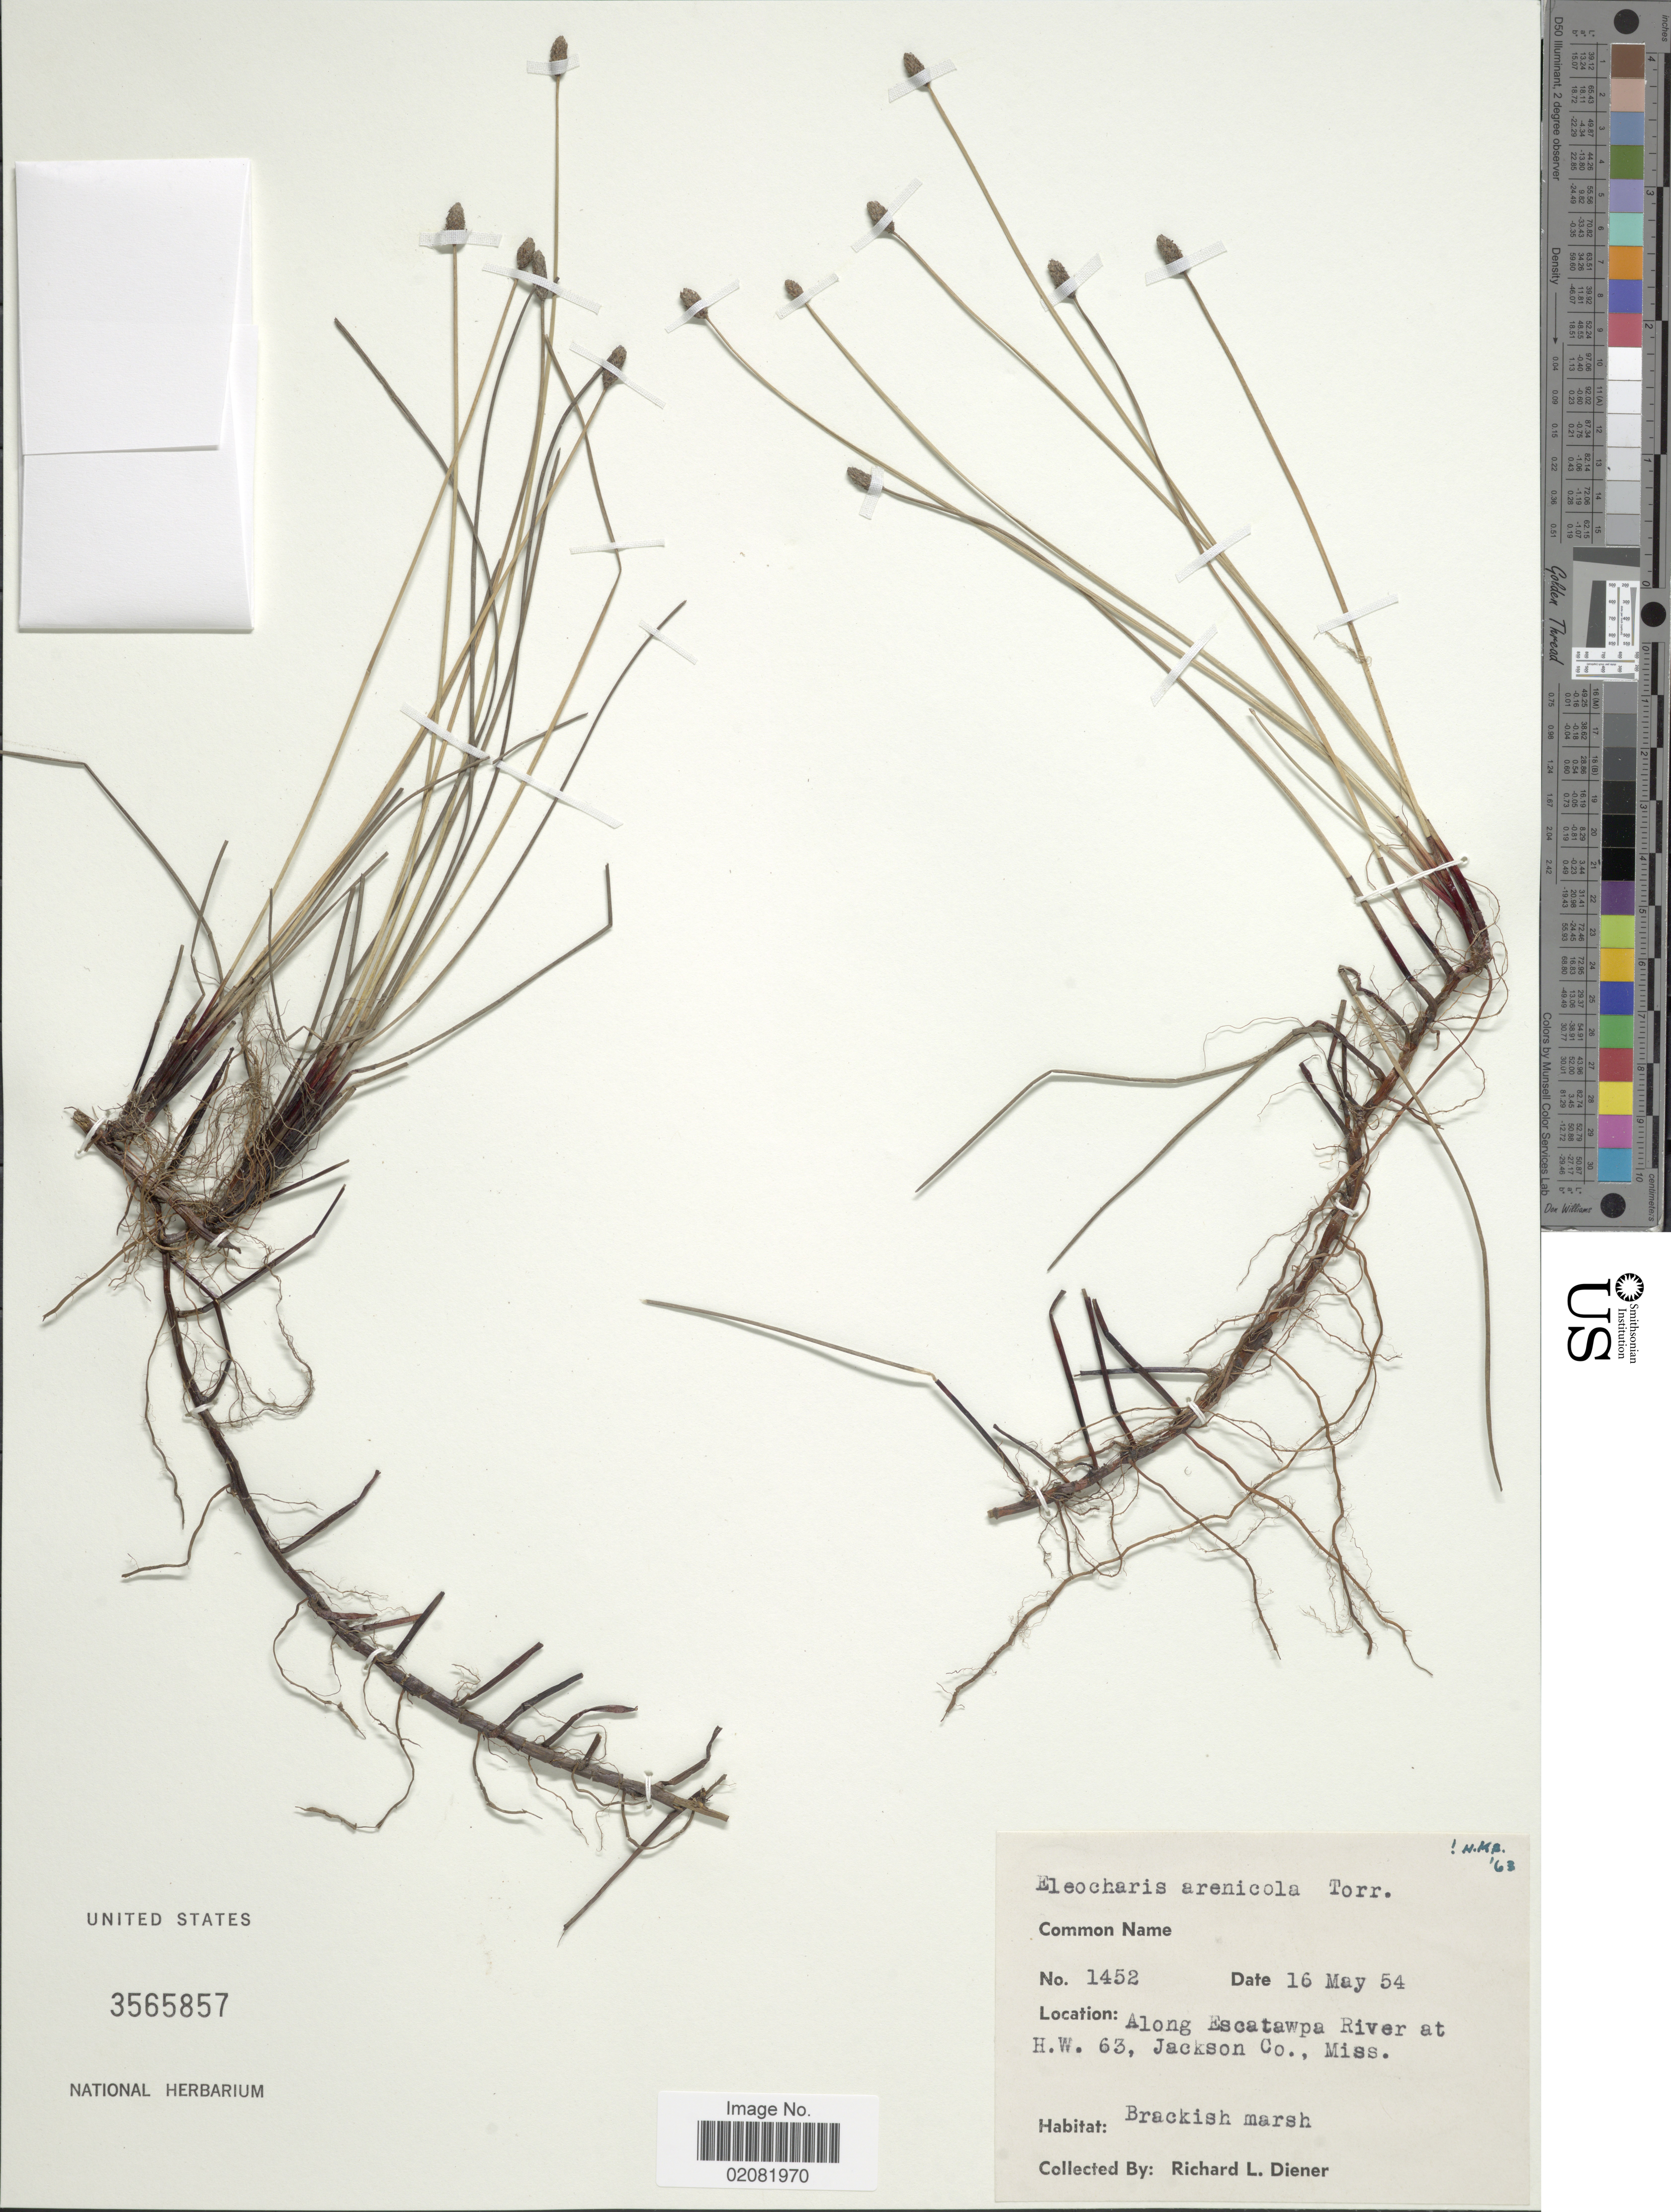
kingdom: Plantae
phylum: Tracheophyta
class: Liliopsida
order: Poales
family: Cyperaceae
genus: Eleocharis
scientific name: Eleocharis montevidensis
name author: Kunth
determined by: Strong, Mark T., (BOT), Smithsonian Institution - National Museum of Natural History (UNITED STATES)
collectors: R. Diener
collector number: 1452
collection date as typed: Transcribed d/m/y: 16/5/54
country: United States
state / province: Mississippi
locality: Along Escatawpa River at H. W. 63, Jackson Co.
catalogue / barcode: US 3565857